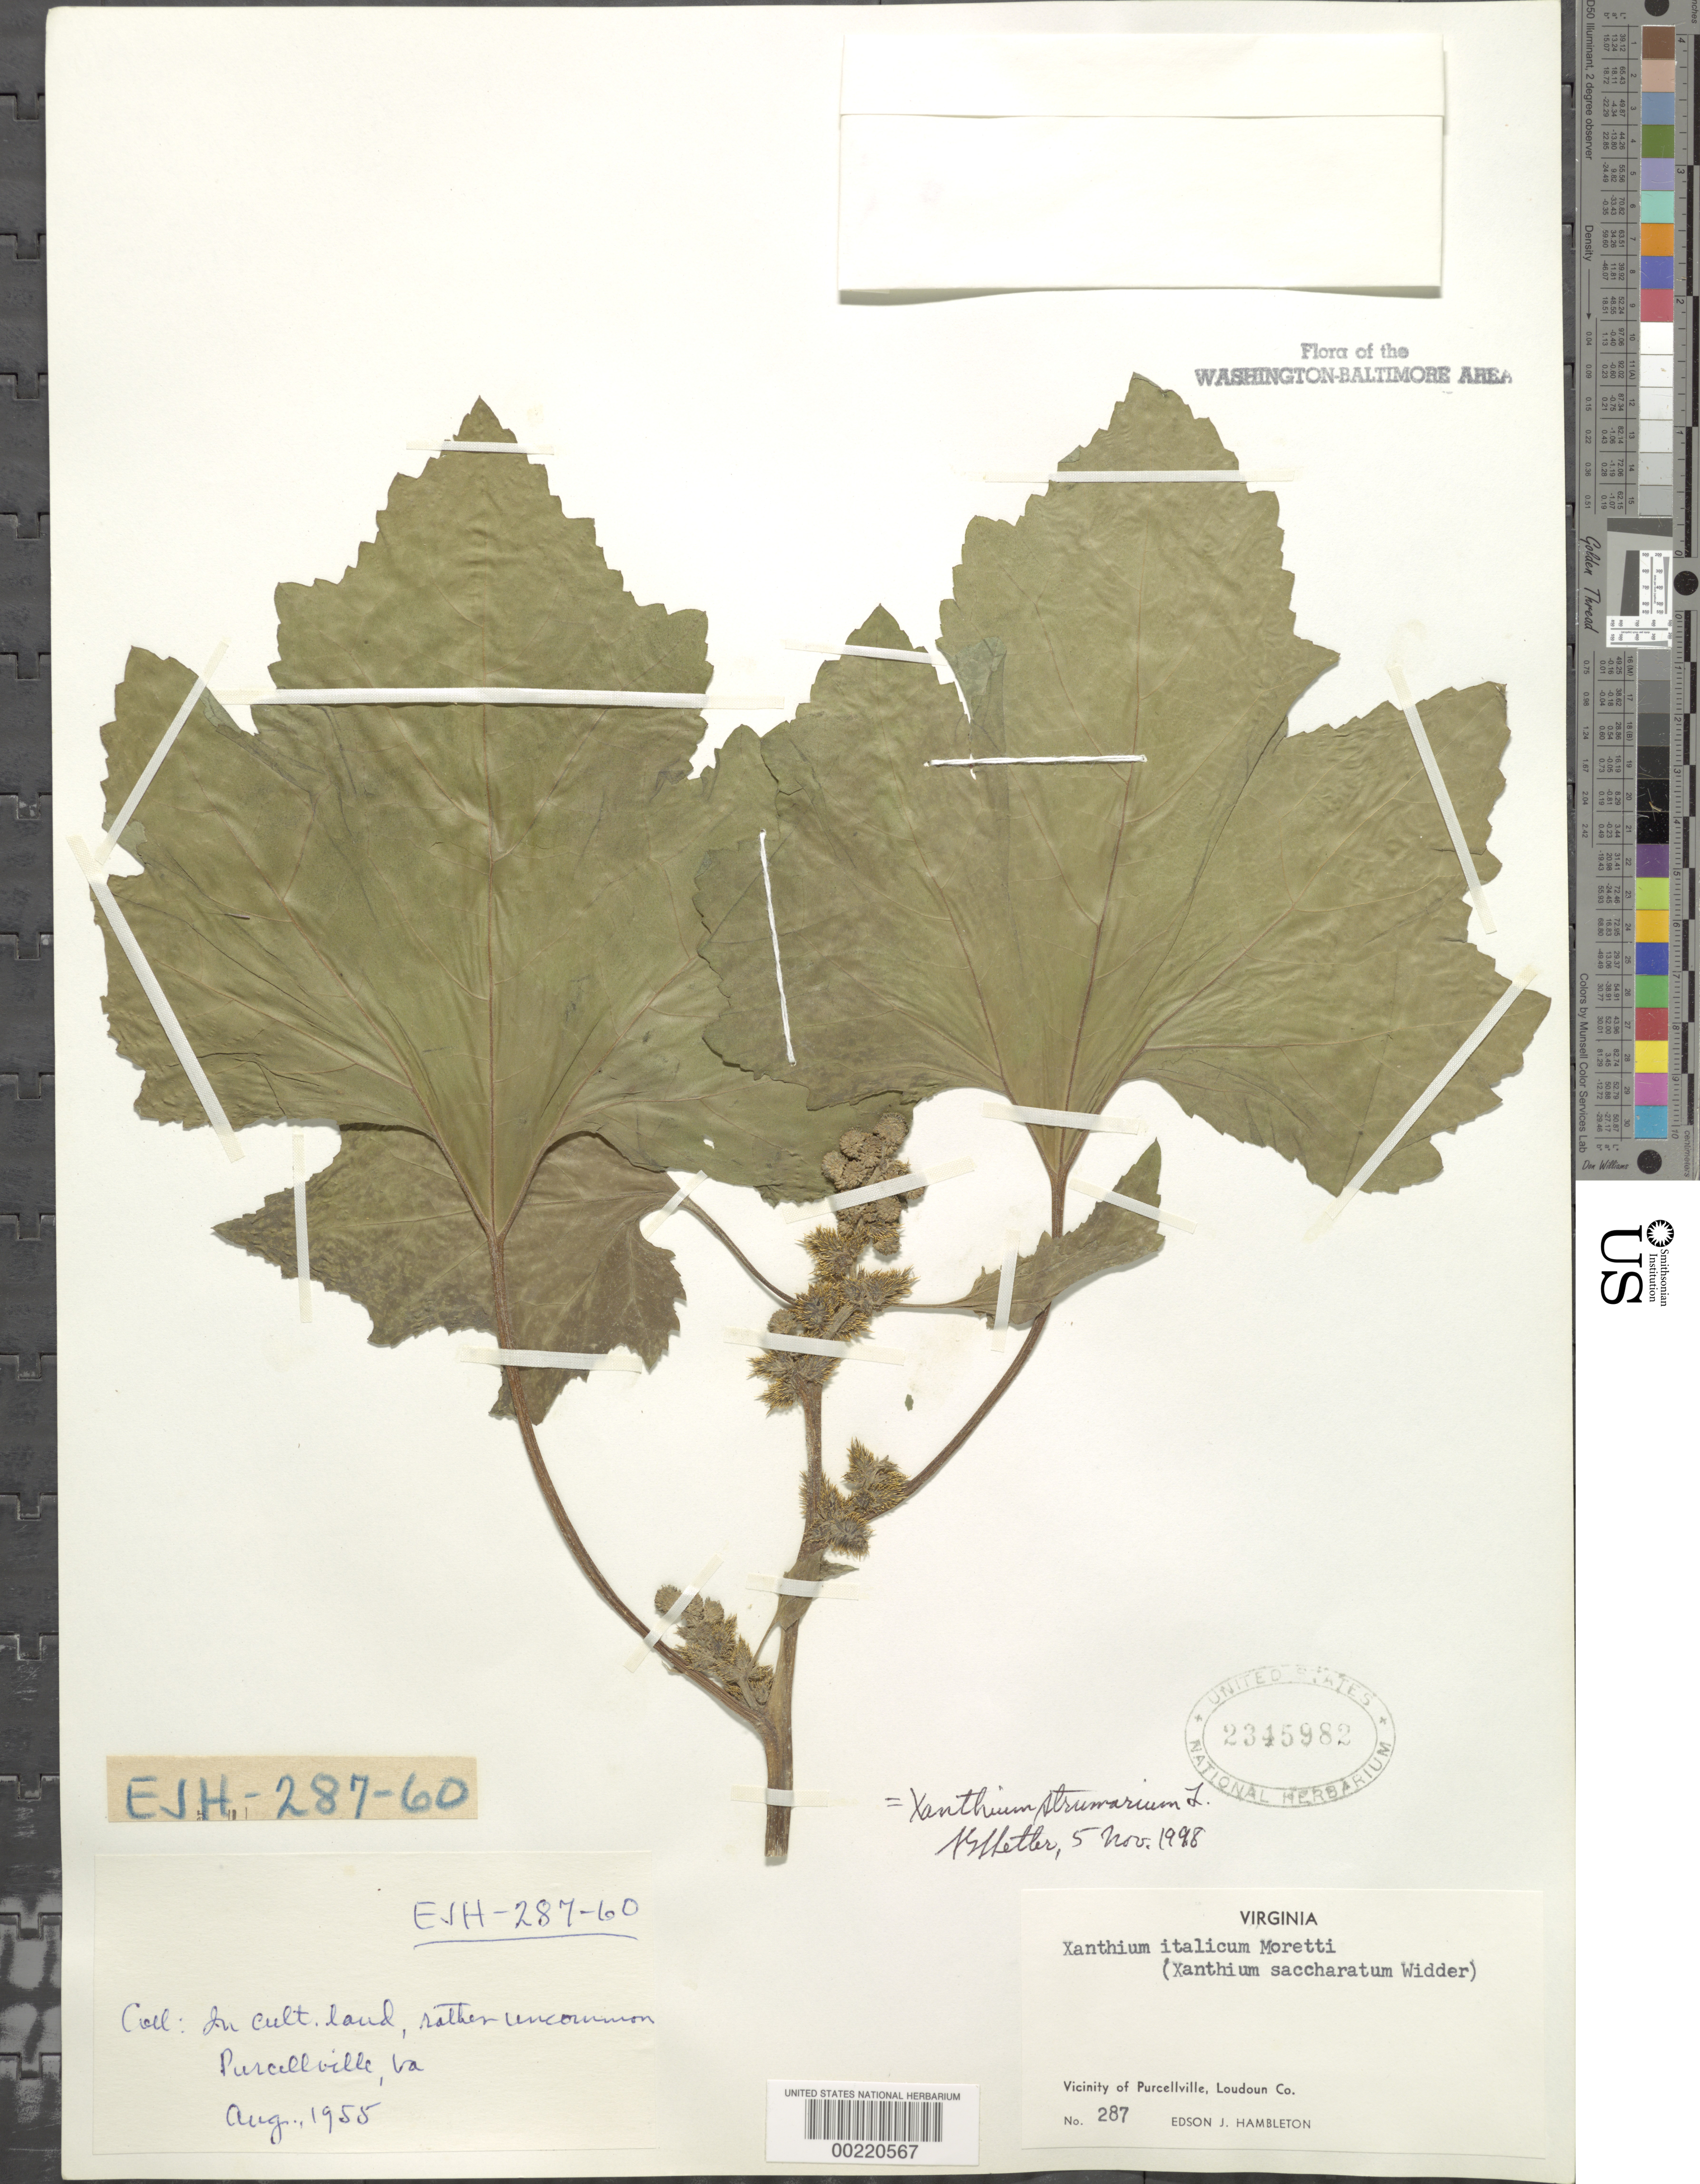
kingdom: Plantae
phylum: Tracheophyta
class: Magnoliopsida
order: Asterales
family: Asteraceae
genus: Xanthium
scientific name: Xanthium strumarium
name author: L.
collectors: E. Hambleton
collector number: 287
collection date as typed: Aug 1955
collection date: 1955-08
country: United States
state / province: Virginia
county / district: Loudoun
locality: Purcellville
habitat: Cultivated land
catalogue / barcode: US 2345982